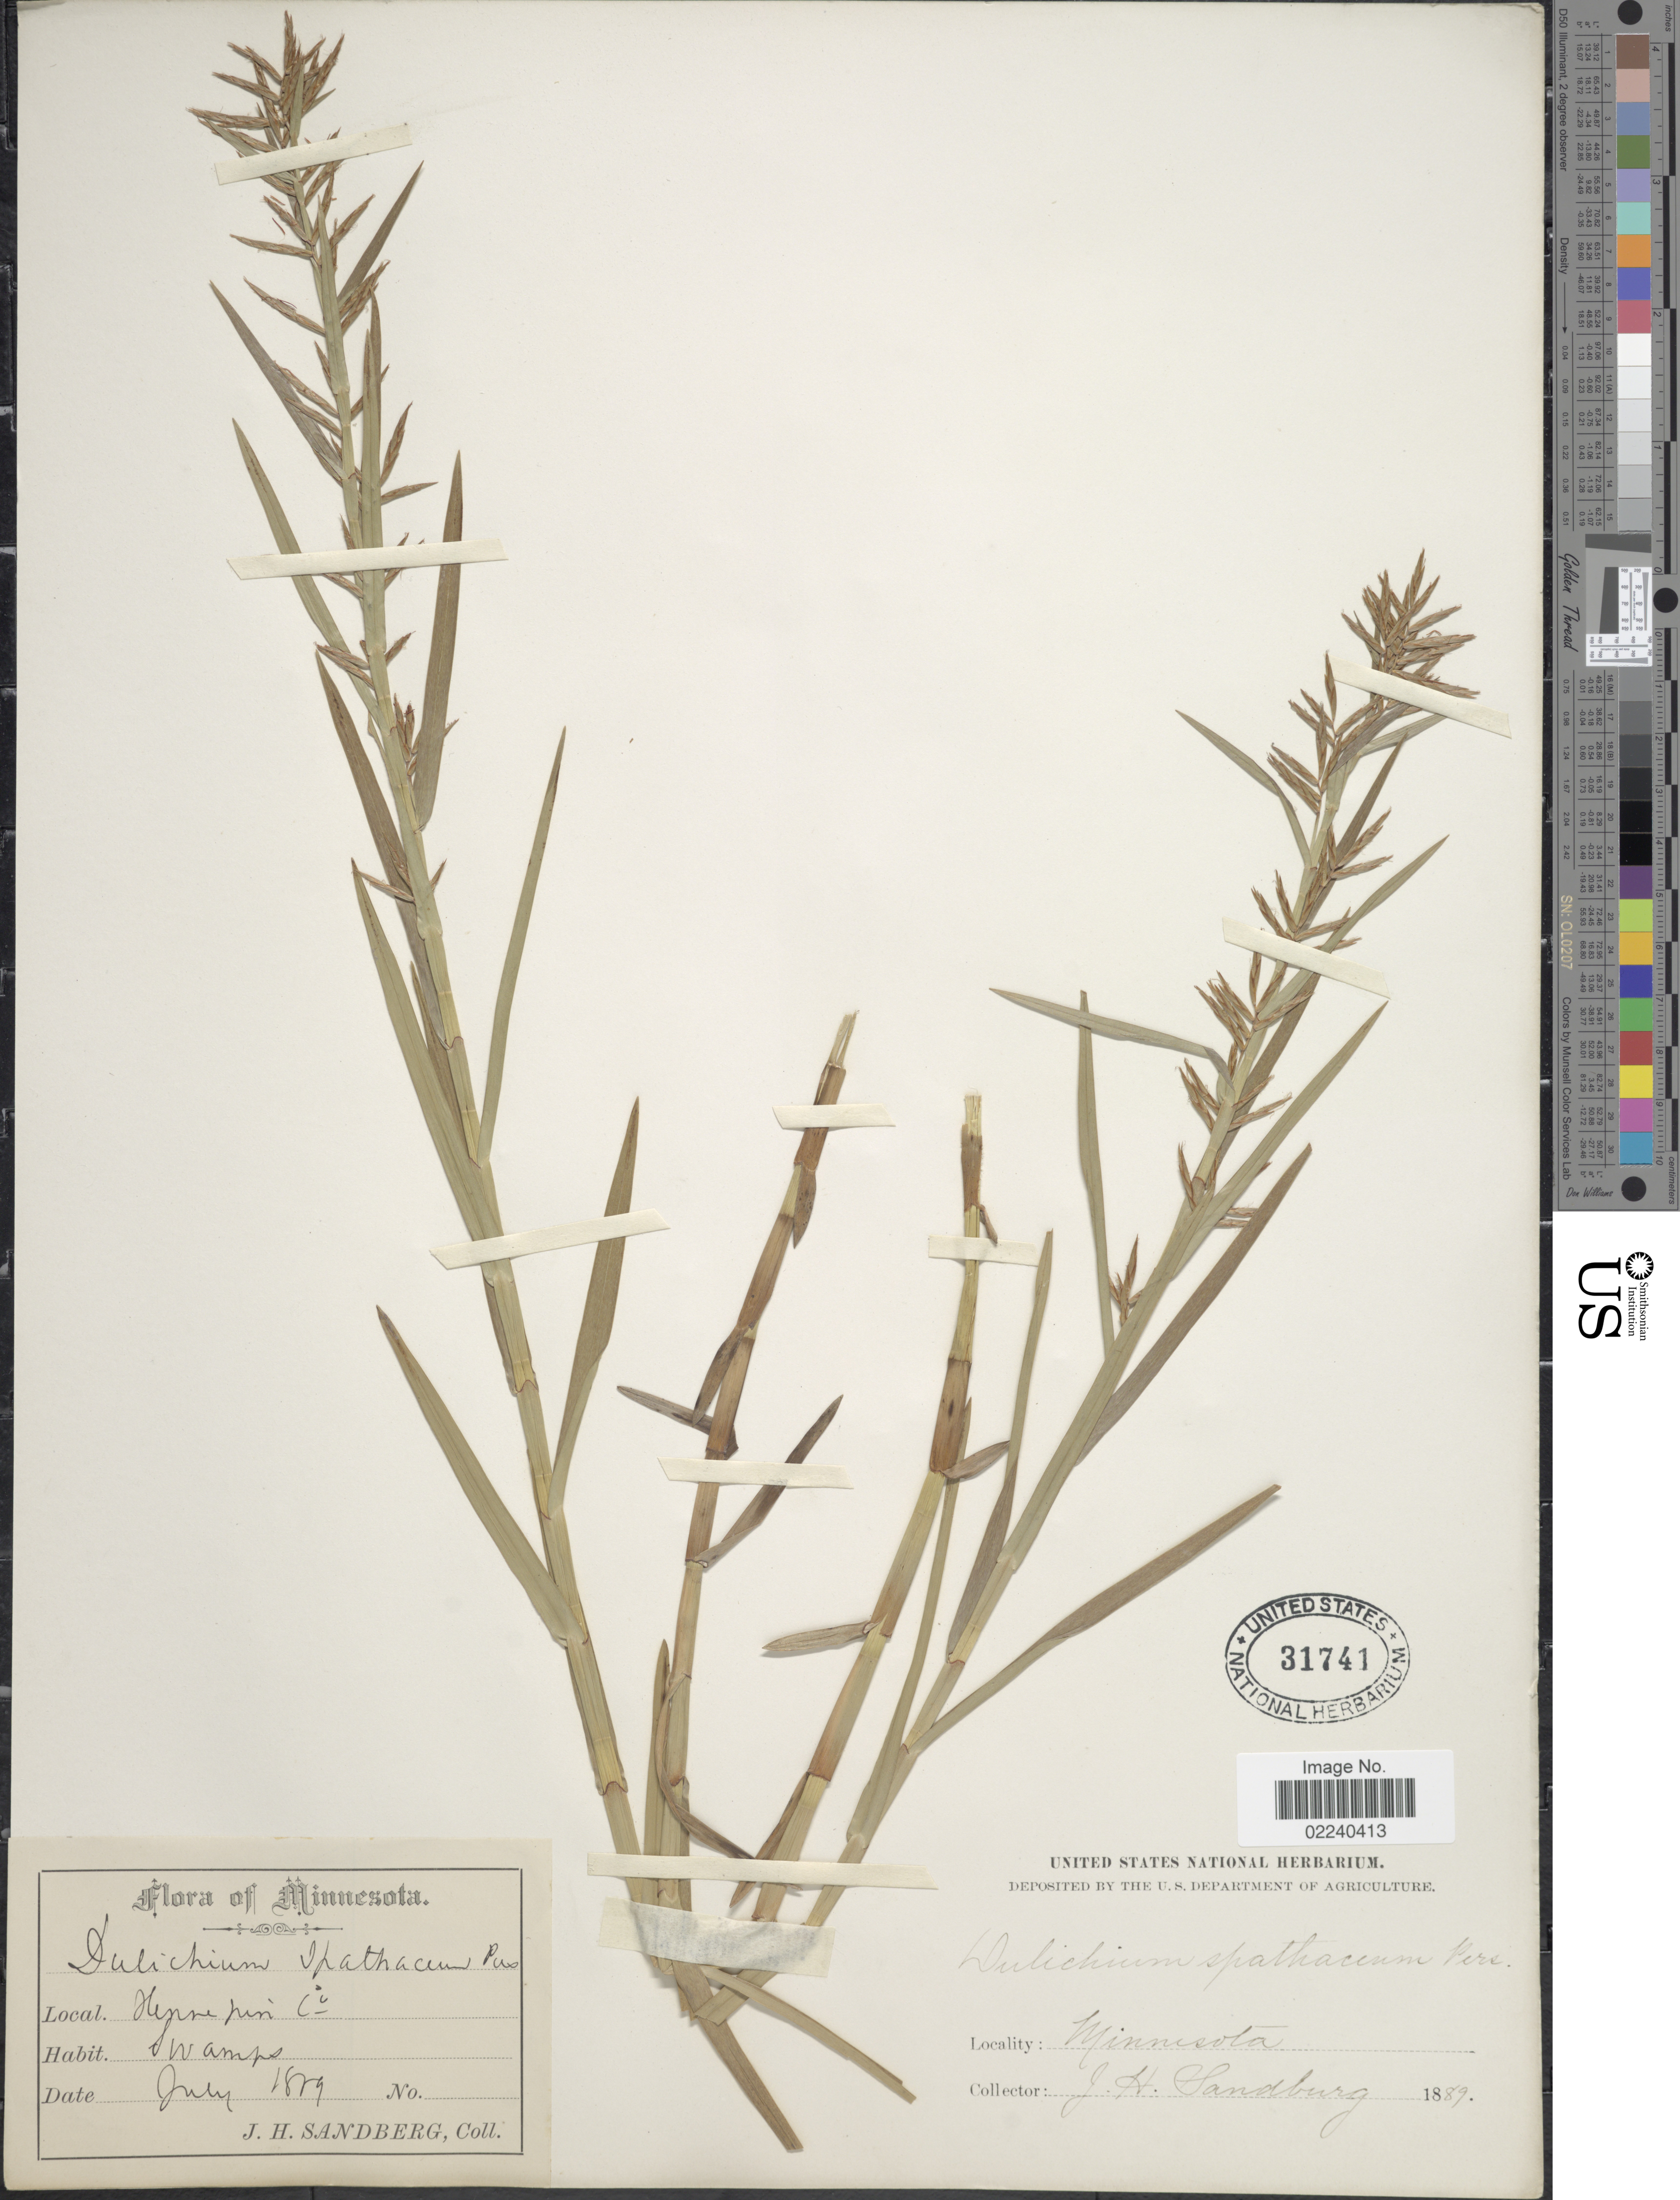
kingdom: Plantae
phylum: Tracheophyta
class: Liliopsida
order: Poales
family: Cyperaceae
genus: Dulichium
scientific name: Dulichium arundinaceum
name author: (L.) Britton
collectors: J. H. Sandberg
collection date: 1889-07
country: United States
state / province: Minnesota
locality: Hennepin Co.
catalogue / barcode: US 31741